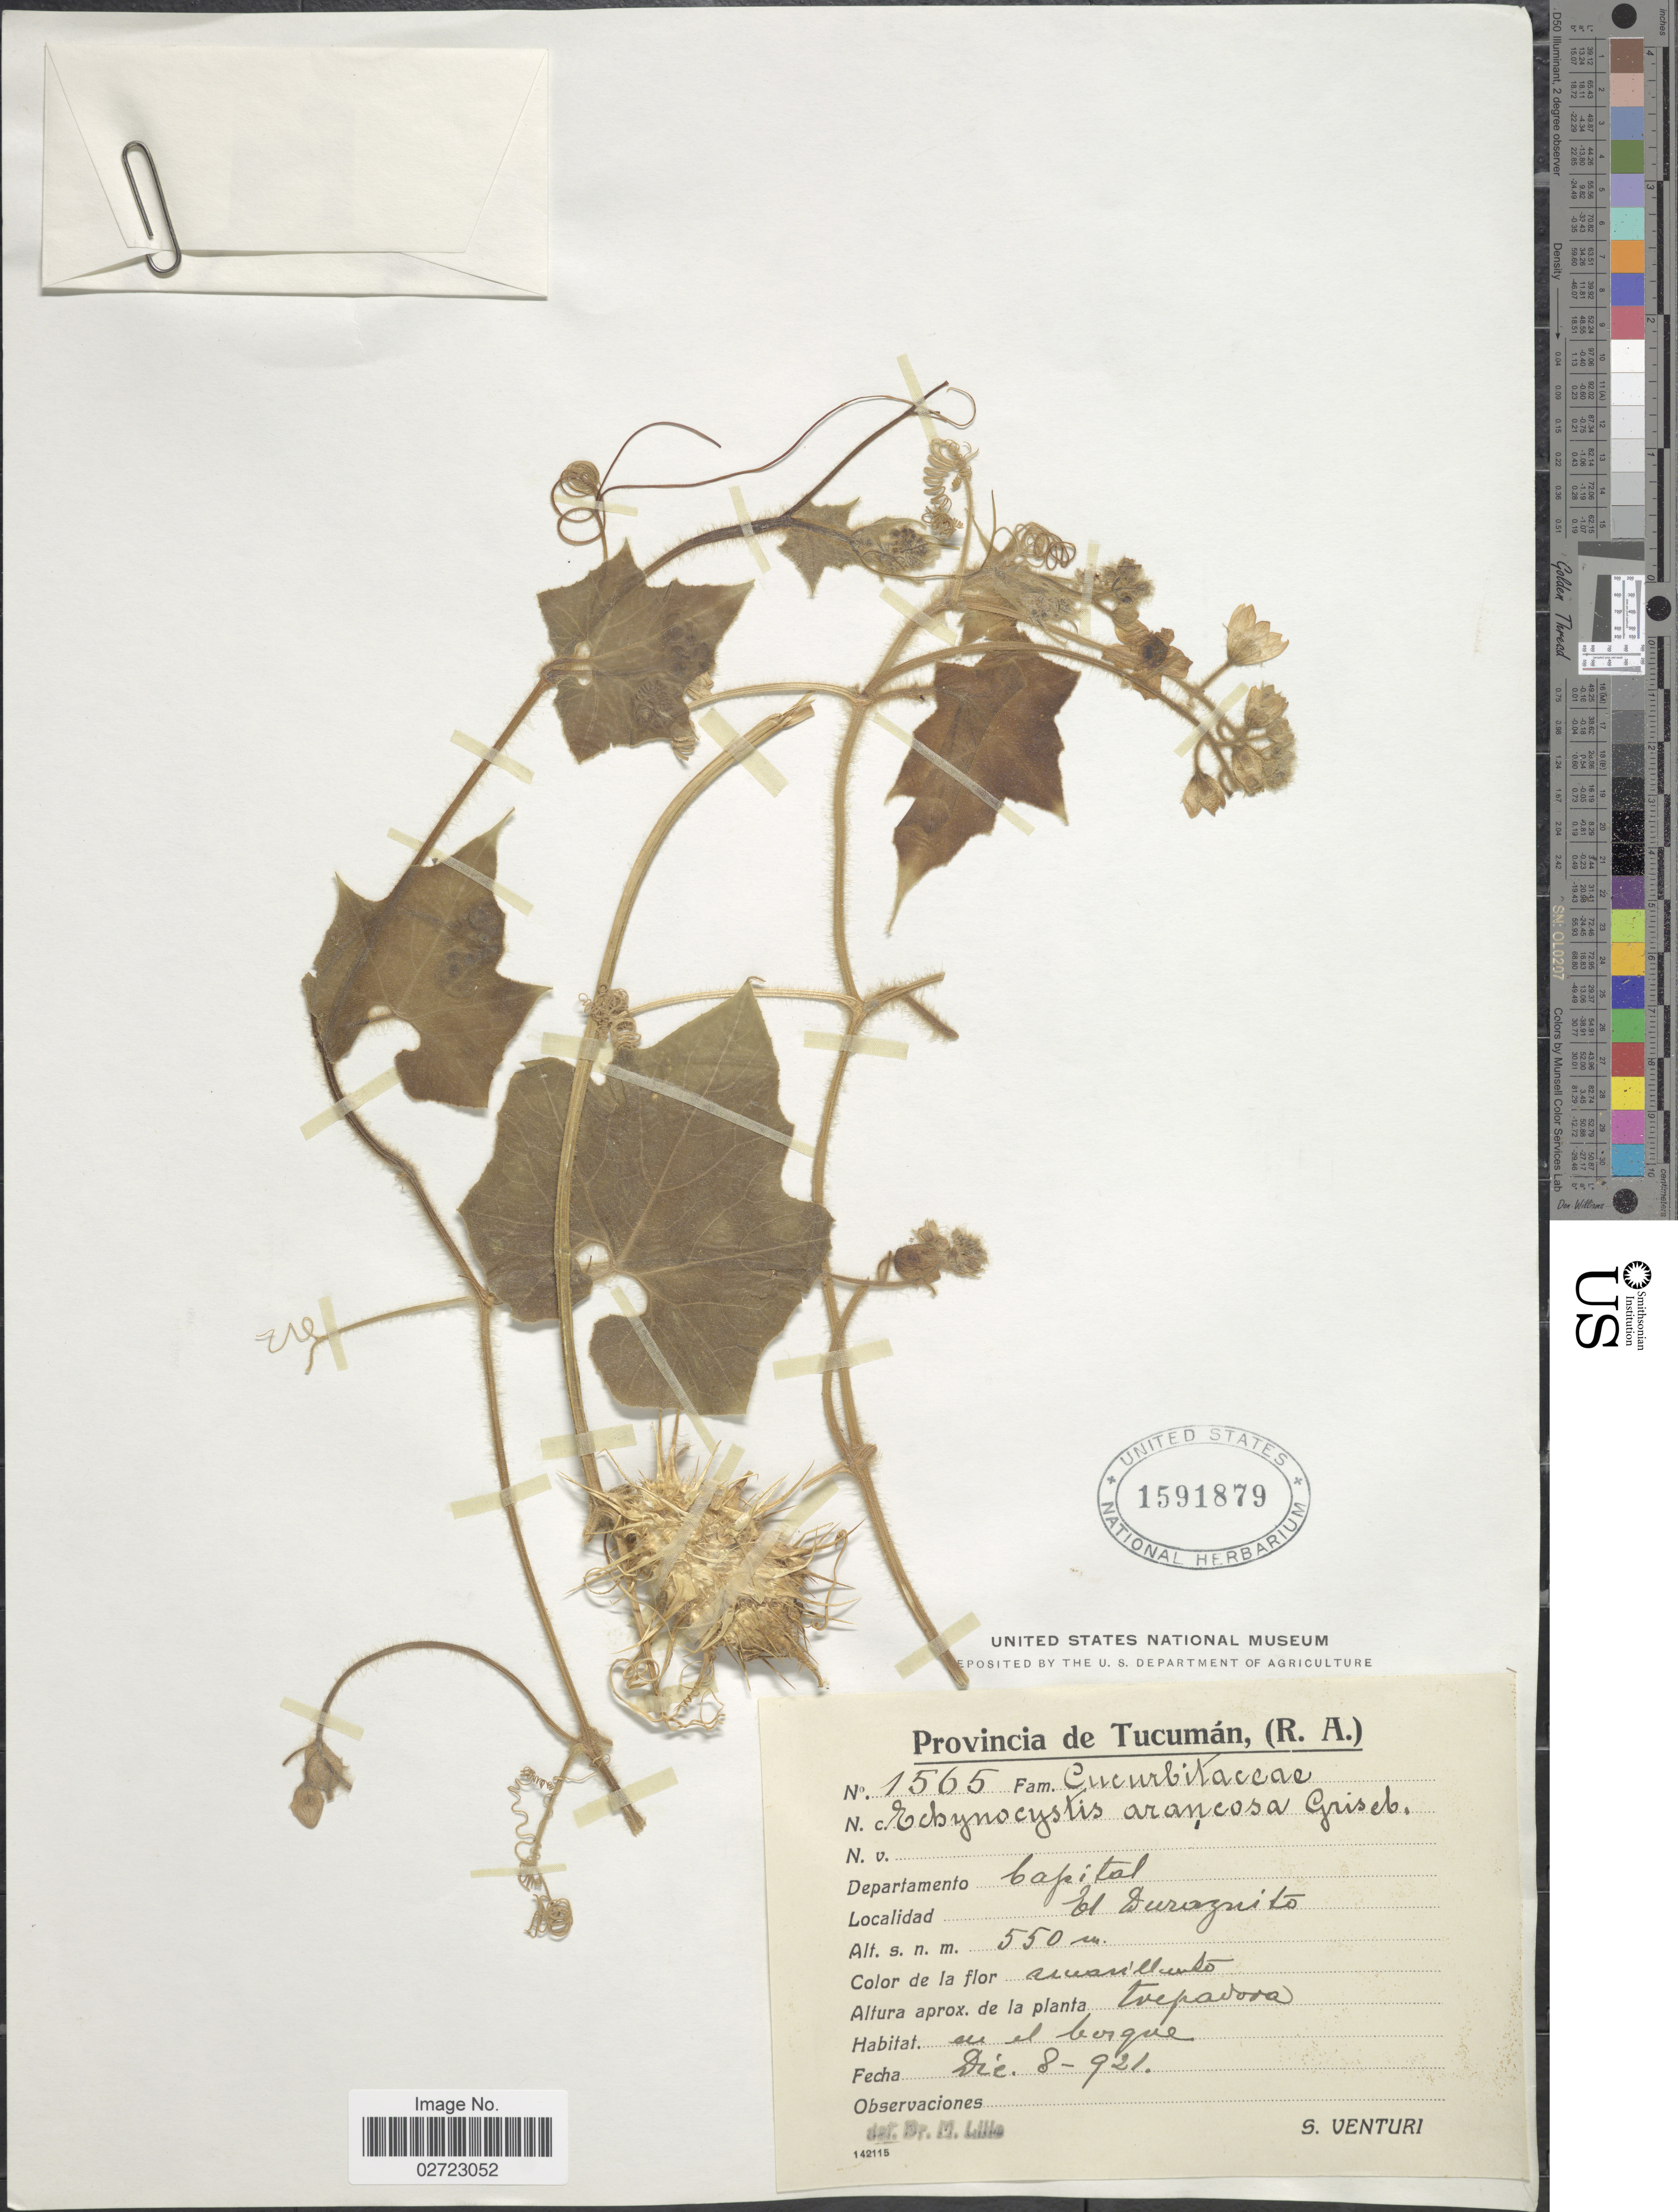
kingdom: Plantae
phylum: Tracheophyta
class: Magnoliopsida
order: Cucurbitales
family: Cucurbitaceae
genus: Echinopepon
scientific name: Echinopepon racemosus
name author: (Steud.) C. Jeffrey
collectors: S. Venturi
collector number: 1565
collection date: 1921-12-08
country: Argentina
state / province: Tucuman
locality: Provincia de Tucuman, (R.A.), Departamento Capital, El Duraguito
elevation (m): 550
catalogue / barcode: US 1591879